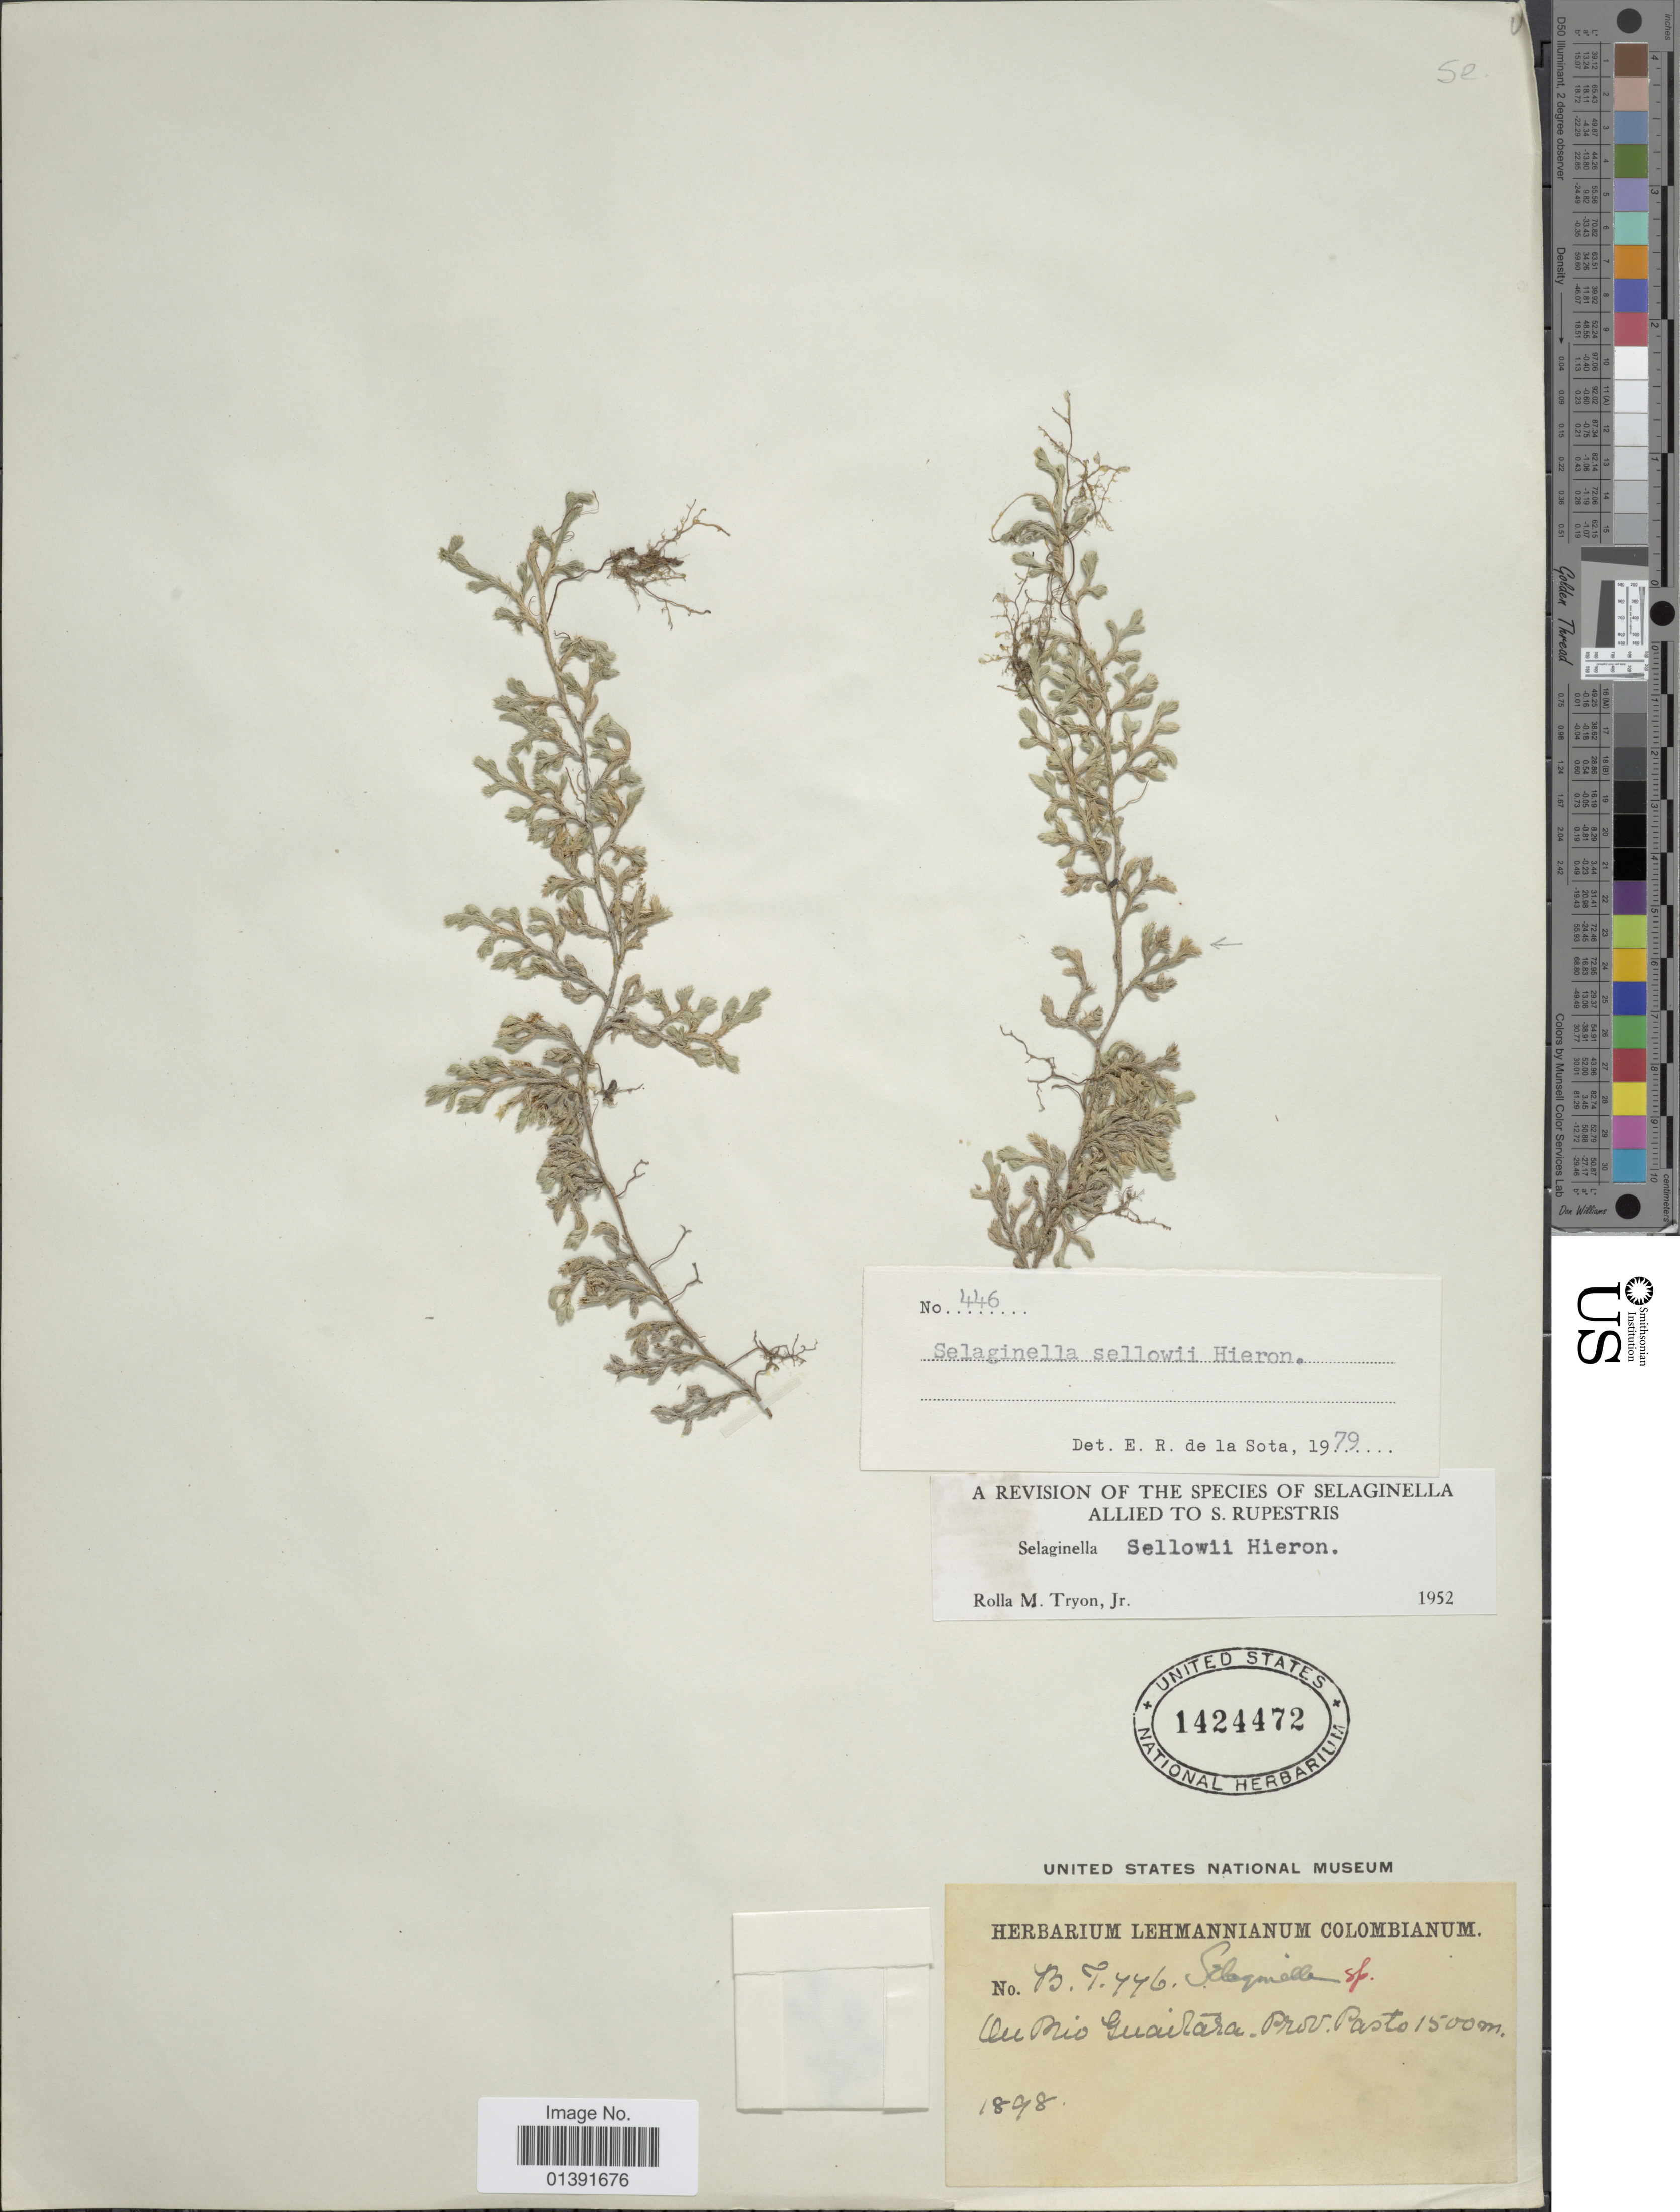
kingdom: Plantae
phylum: Tracheophyta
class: Lycopodiopsida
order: Selaginellales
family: Selaginellaceae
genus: Selaginella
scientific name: Selaginella sellowii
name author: Hieron.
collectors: ex herb. Lehmannianum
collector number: B.T.447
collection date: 1898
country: Colombia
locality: Au Rio Guiátara, Prov. Pasto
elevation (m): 1500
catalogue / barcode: US 1424472